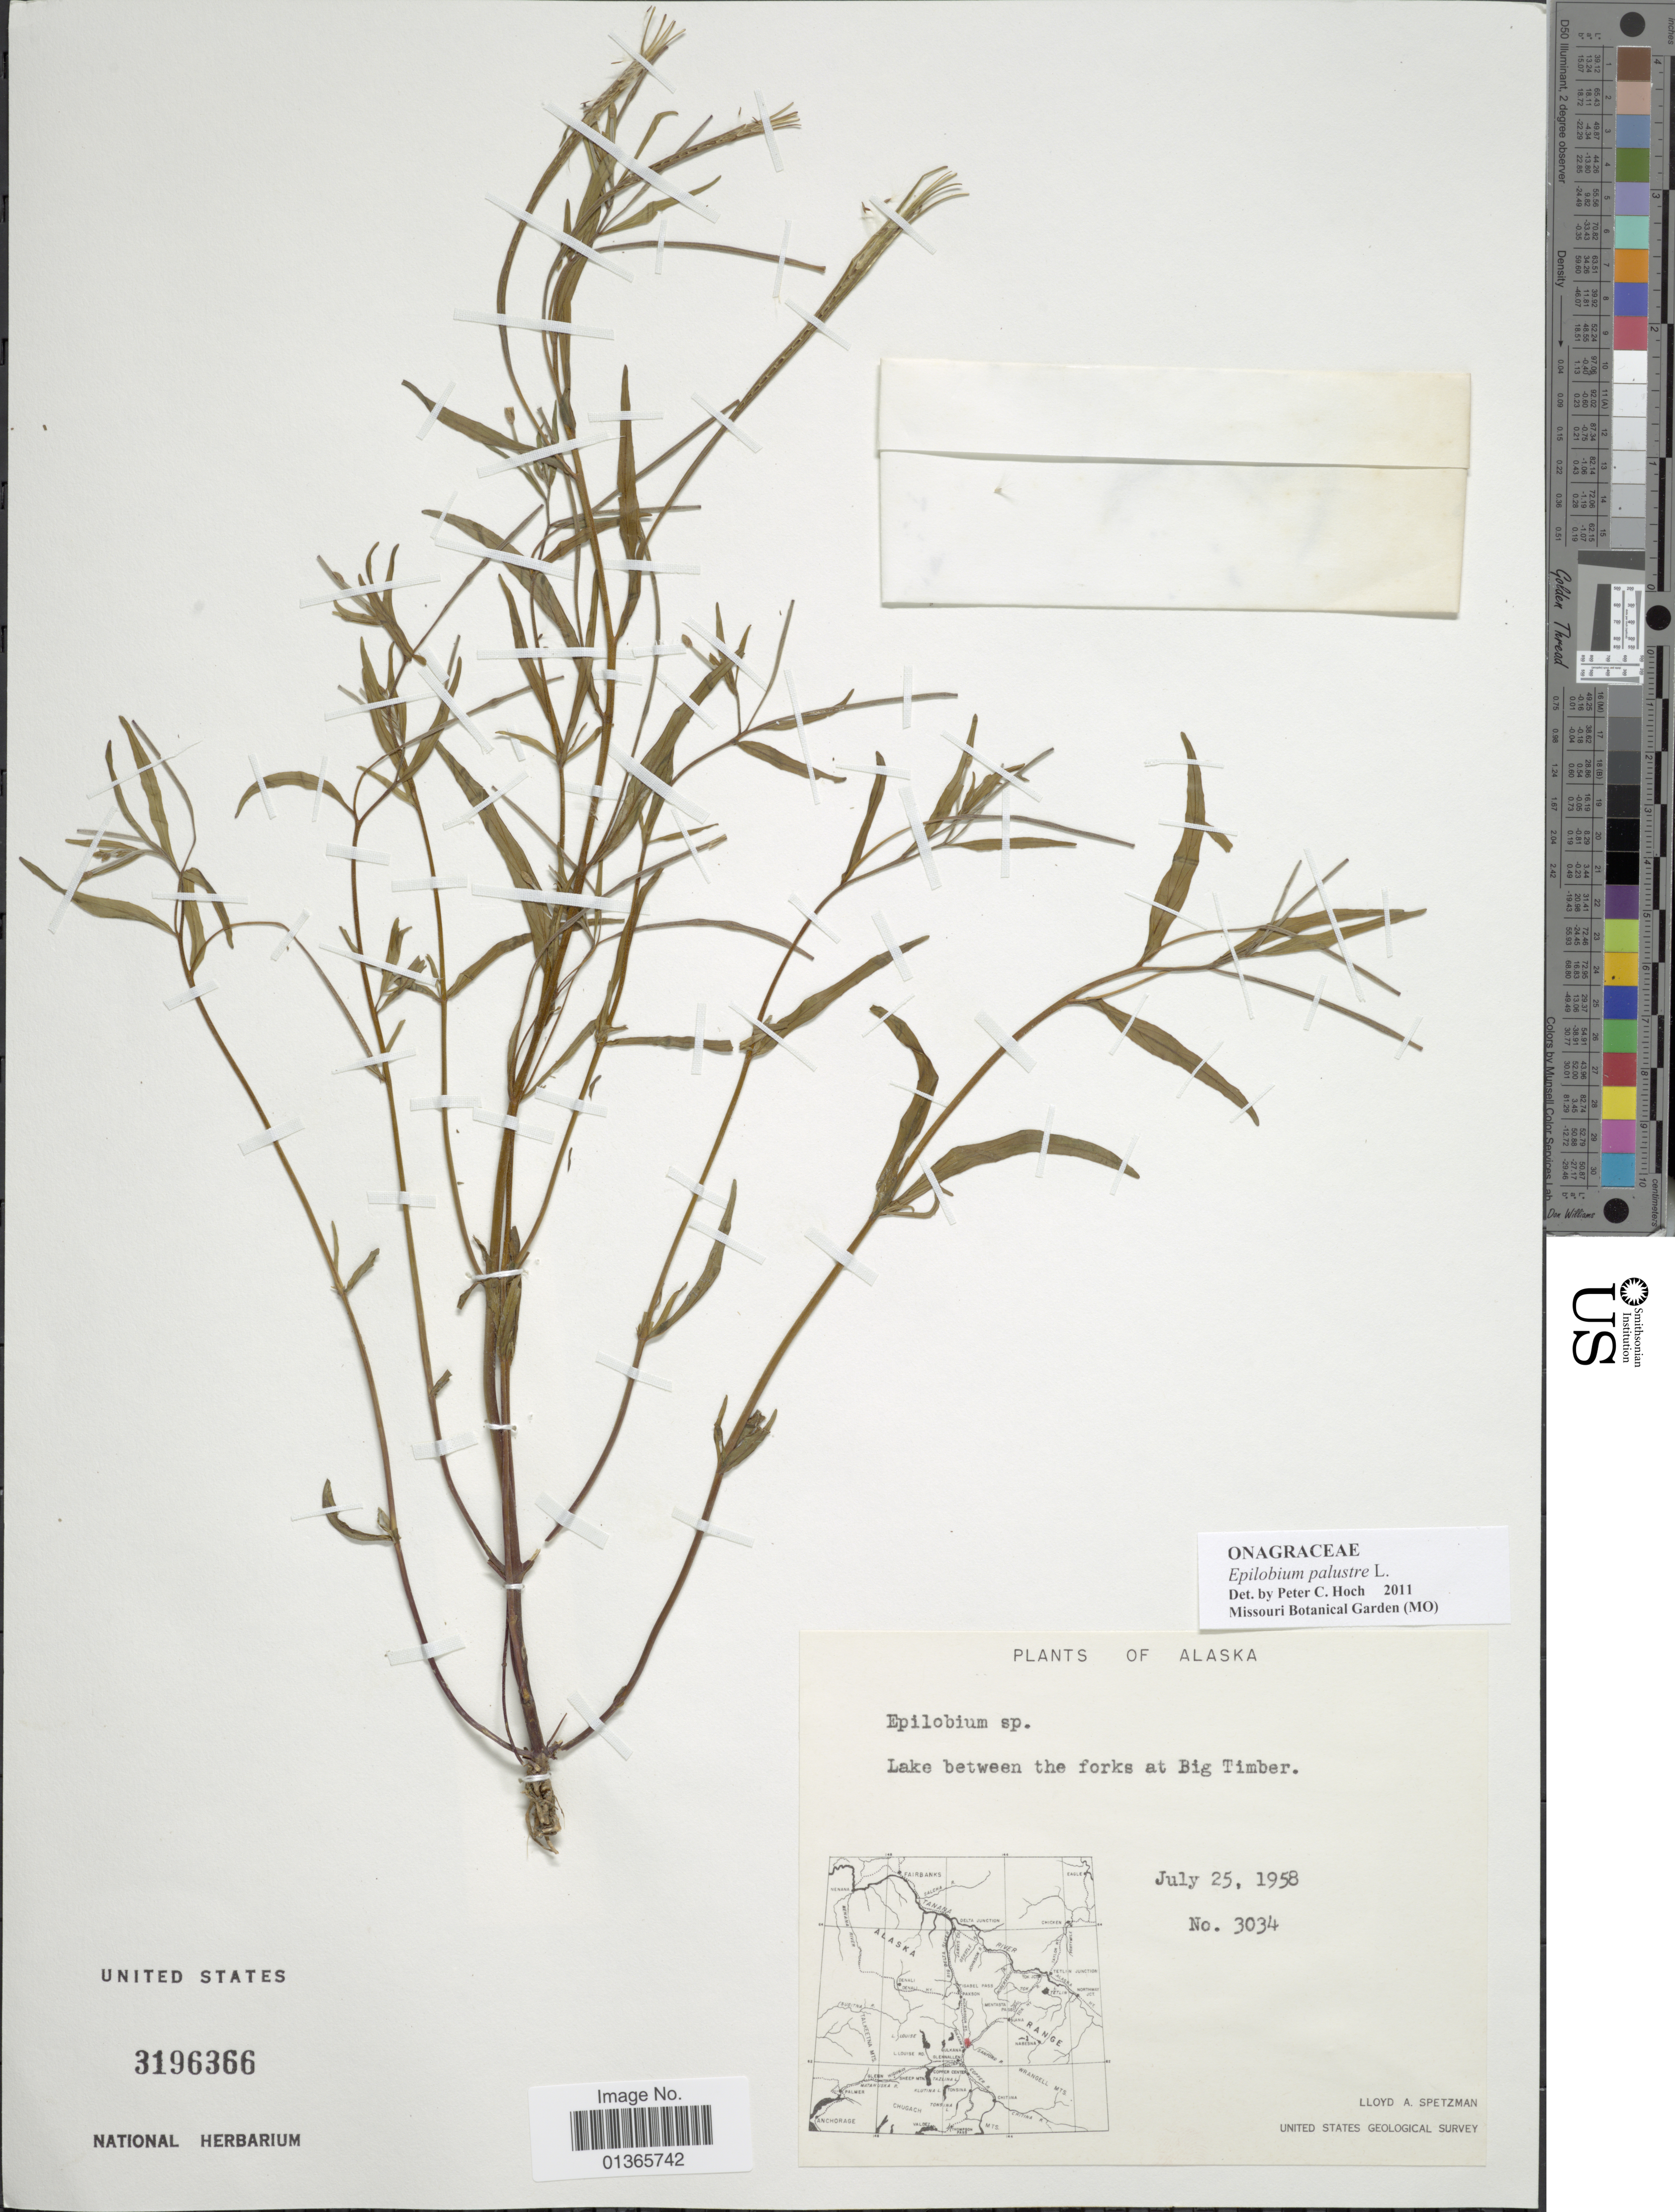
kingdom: Plantae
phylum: Tracheophyta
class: Magnoliopsida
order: Myrtales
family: Onagraceae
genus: Epilobium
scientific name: Epilobium palustre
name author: L.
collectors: L. Spetzman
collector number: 3034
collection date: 1958-07-25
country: United States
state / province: Alaska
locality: Lake between the forks at Big Timber.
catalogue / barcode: US 3196366